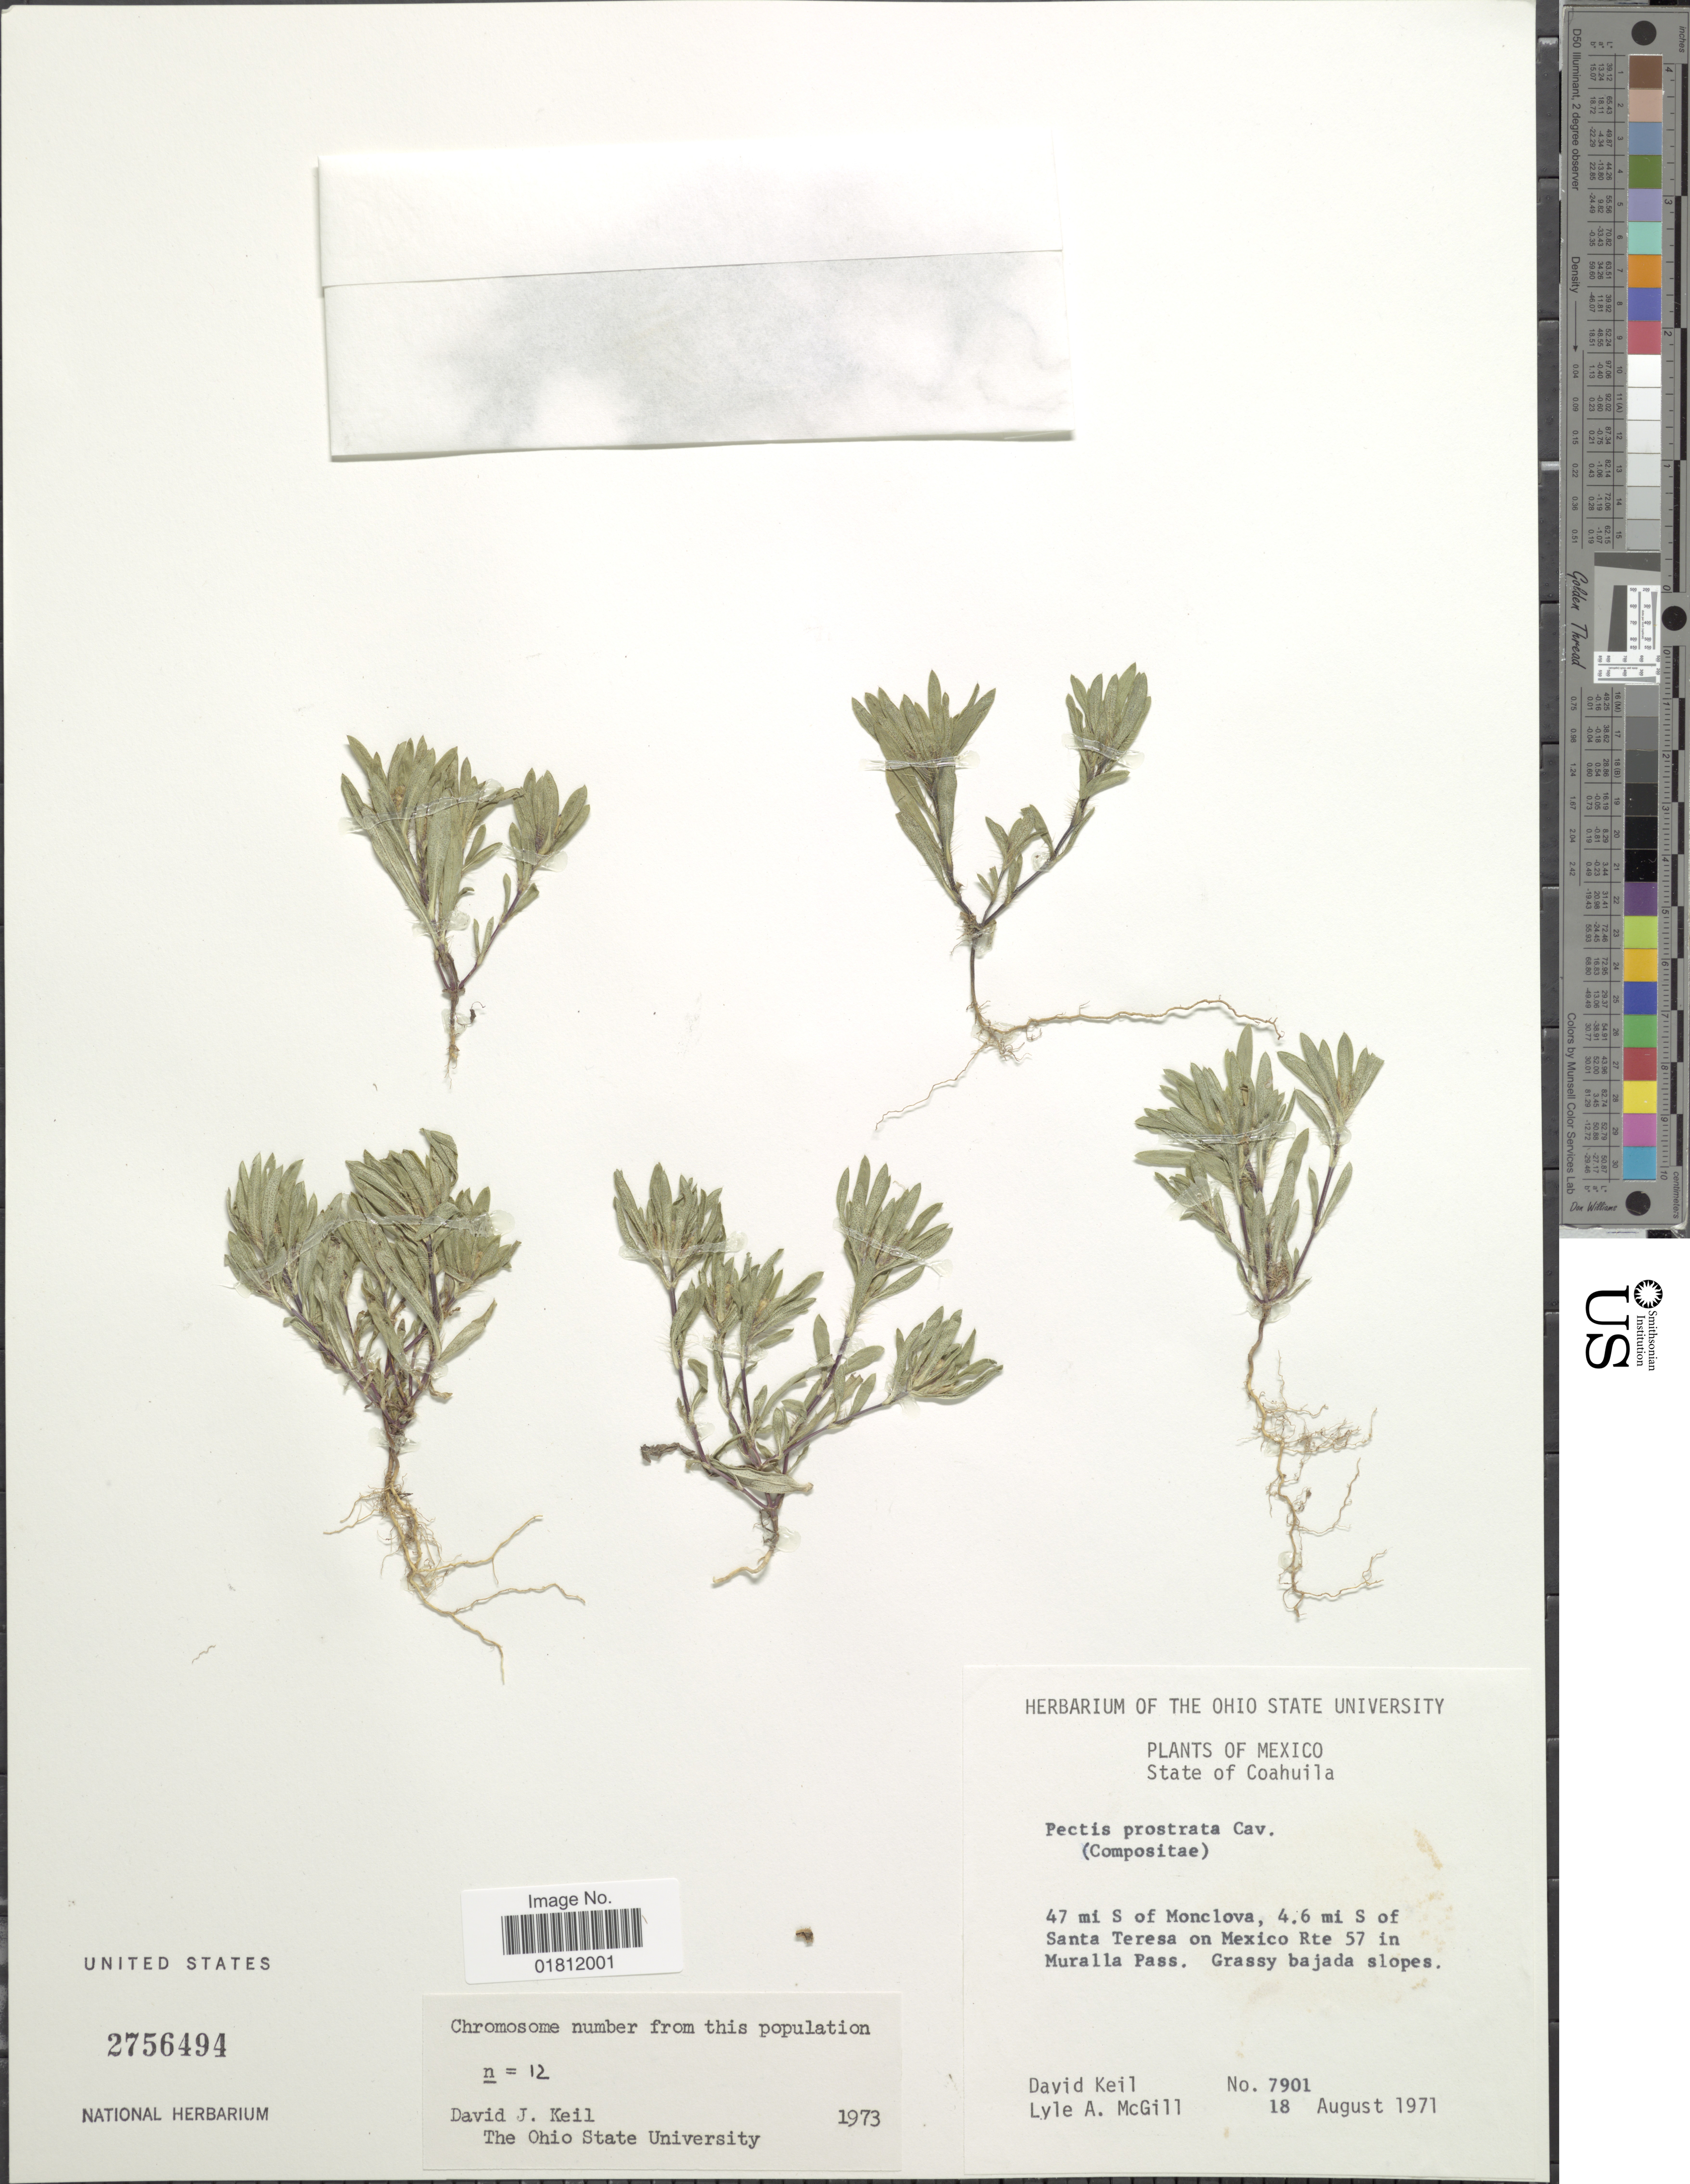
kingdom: Plantae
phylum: Tracheophyta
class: Magnoliopsida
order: Asterales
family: Asteraceae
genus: Pectis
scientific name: Pectis prostrata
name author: Cav.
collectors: D. J. Keil & J. M. Canne-Hilliker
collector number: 7901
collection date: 1971-08-18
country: Mexico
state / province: Coahuila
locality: State of Coahuila. 47 mi S of Monclova, 4.6 mi S of Santa Teresa on Mexico Rte 57 in Muralla Pass.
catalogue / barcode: US 2756494